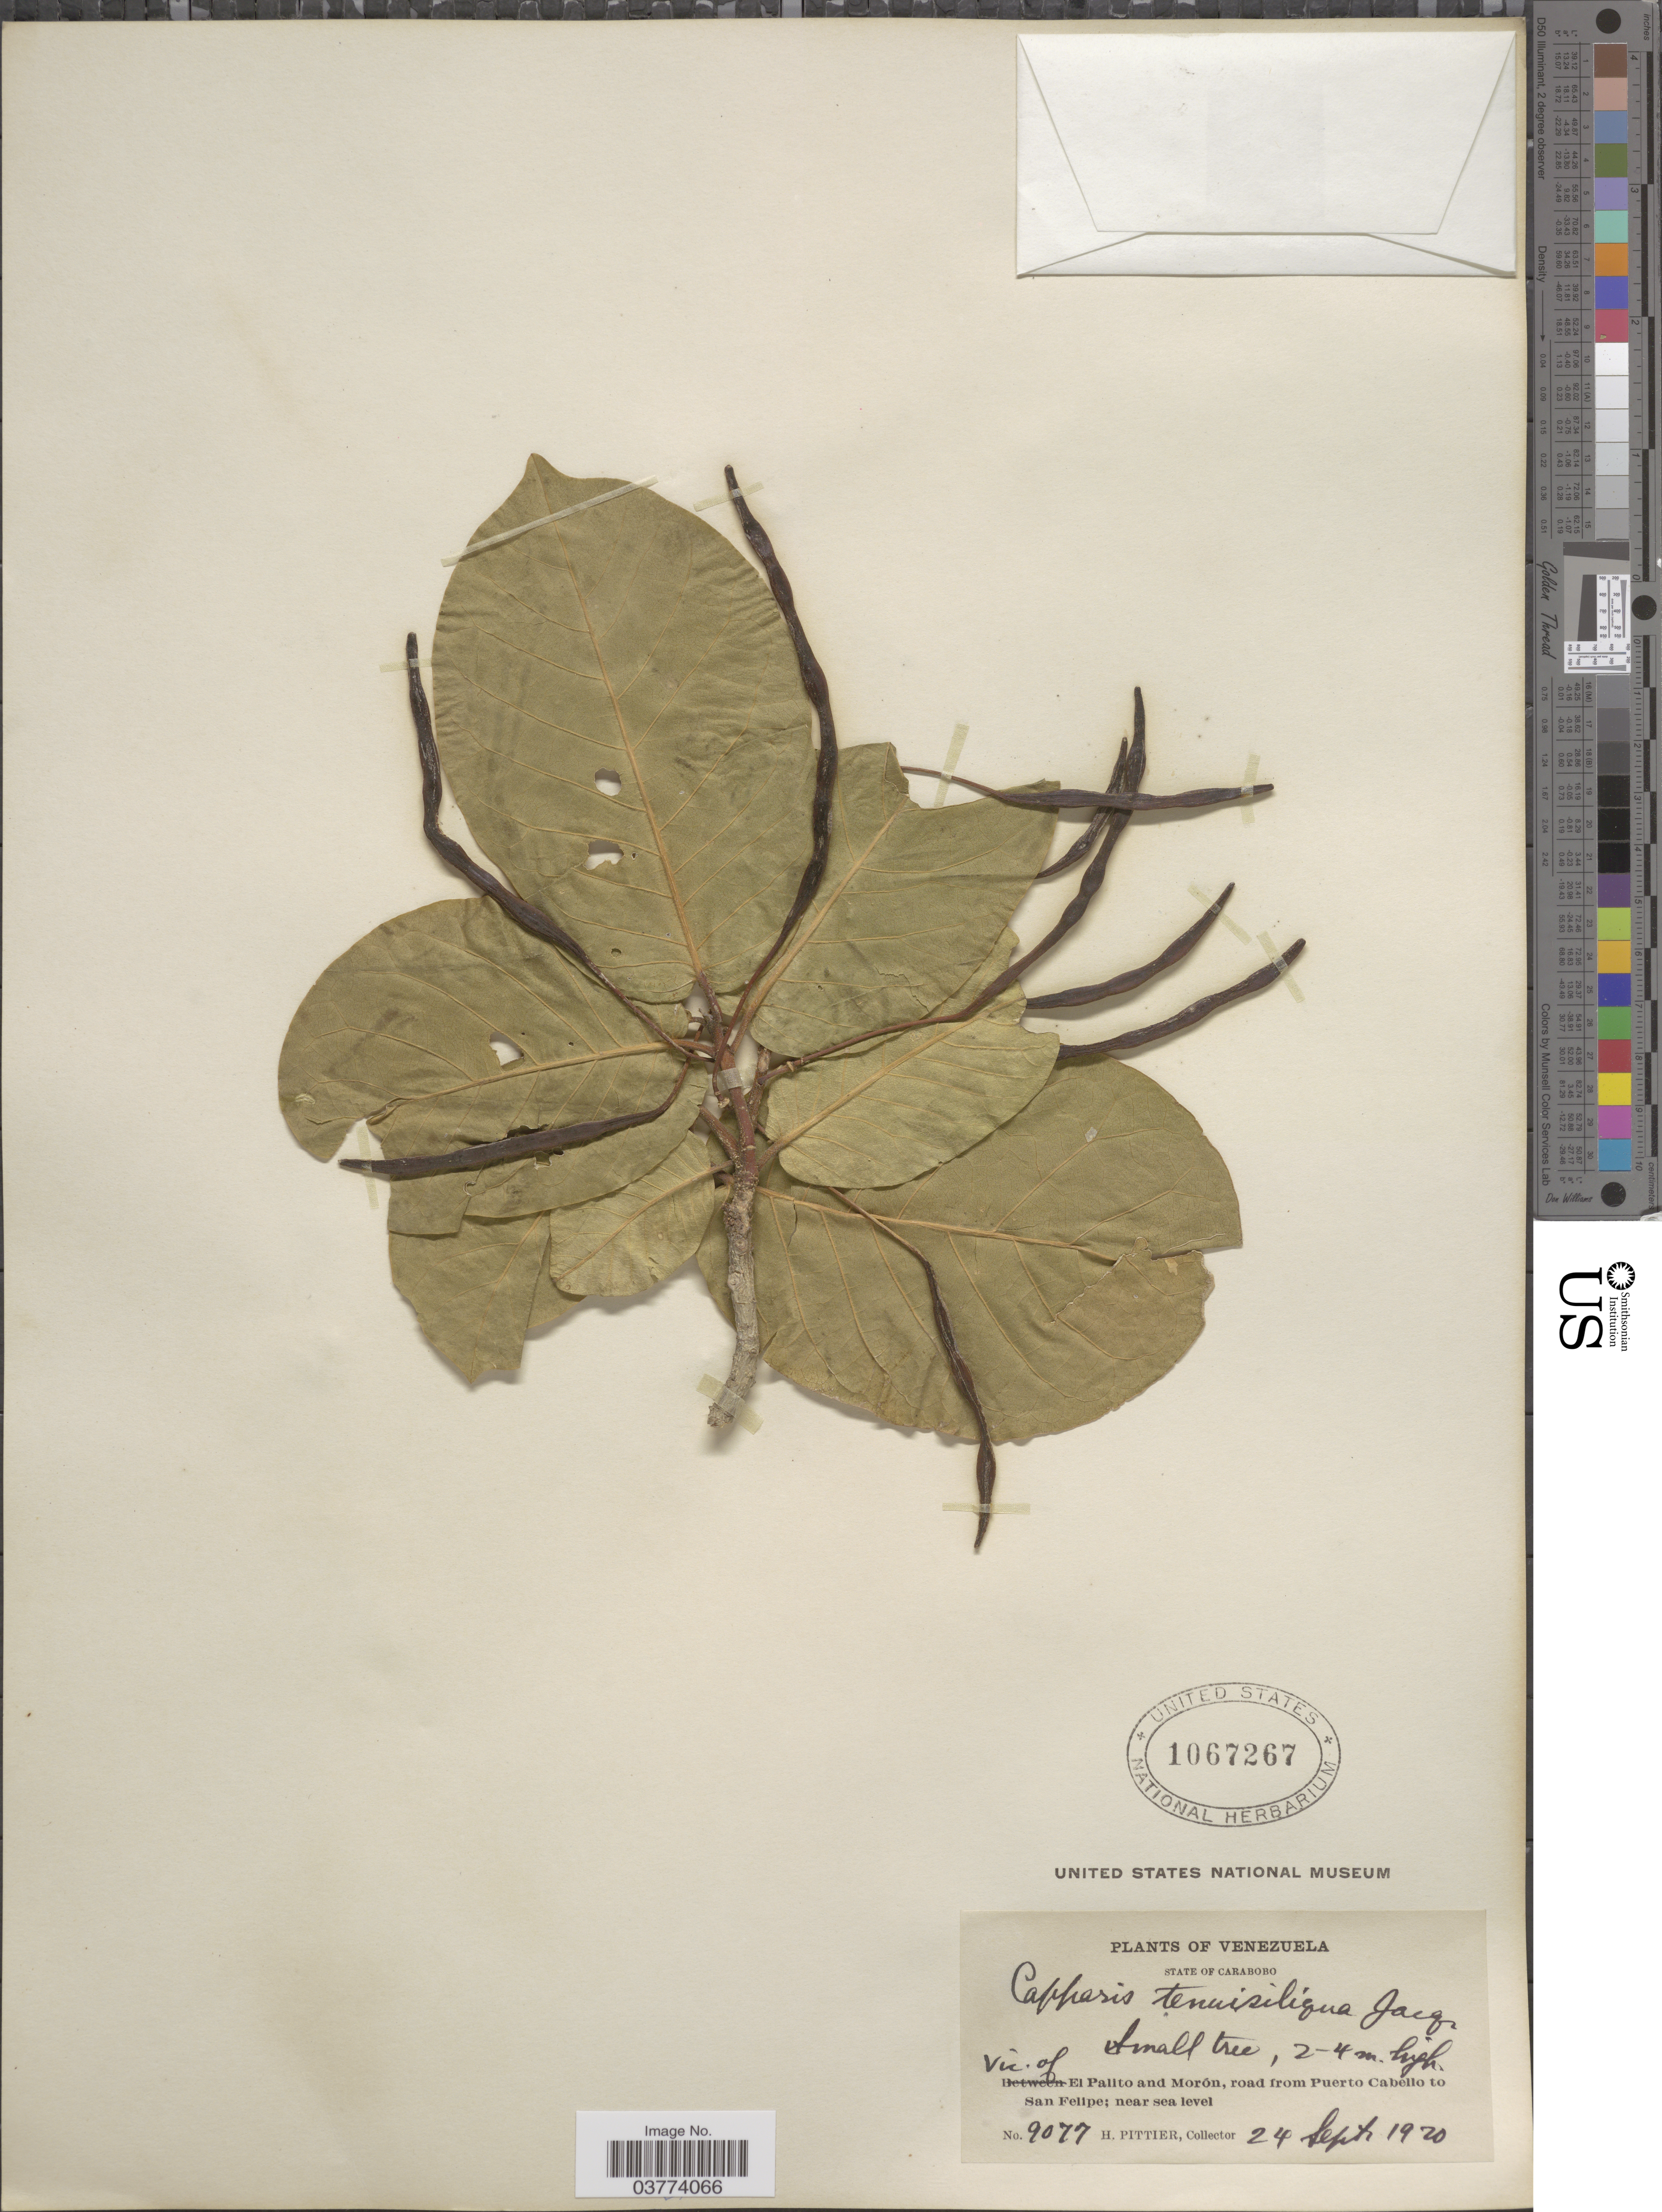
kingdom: Plantae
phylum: Tracheophyta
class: Magnoliopsida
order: Brassicales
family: Capparaceae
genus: Monilicarpa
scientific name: Monilicarpa tenuisiliqua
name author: (Jacq.) Cornejo & Iltis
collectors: H. F. Pittier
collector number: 9077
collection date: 1920-09-24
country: Venezuela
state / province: Carabobo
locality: Vic. of El Palito and Morón, road from Puerto Cabello to San Felipe.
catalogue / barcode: US 1067267